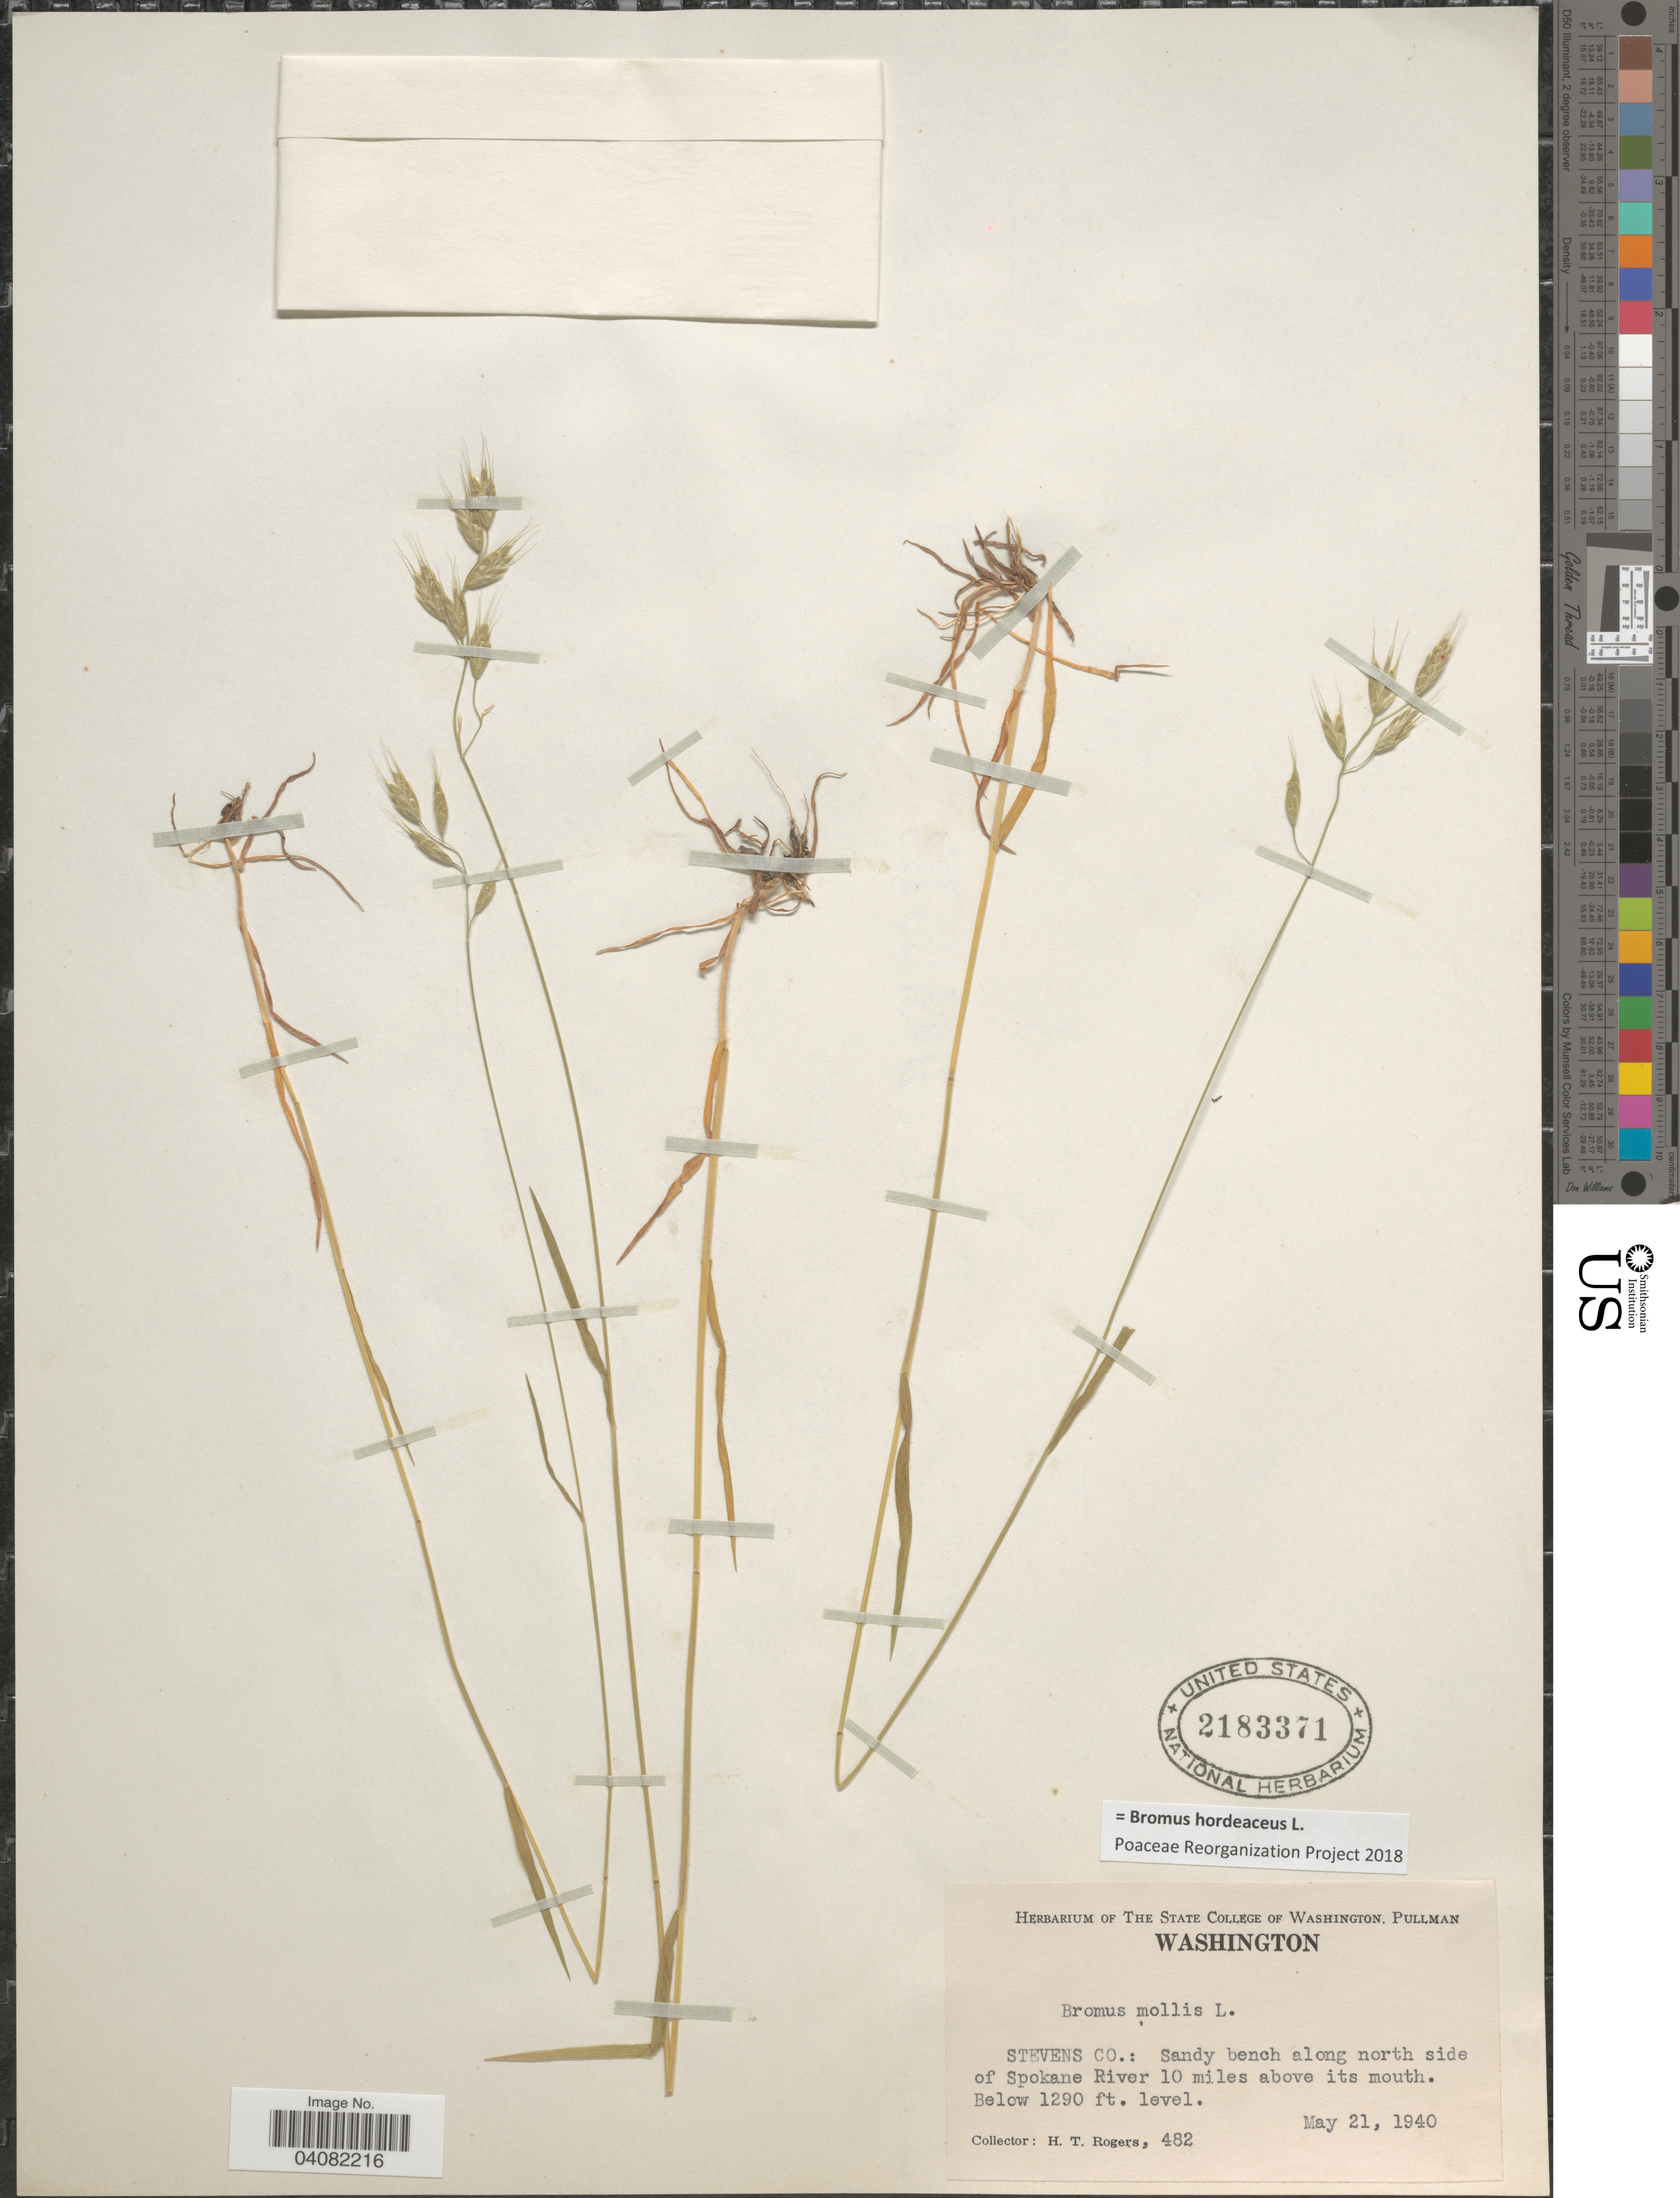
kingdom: Plantae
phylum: Tracheophyta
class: Liliopsida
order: Poales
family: Poaceae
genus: Bromus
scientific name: Bromus hordeaceus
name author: L.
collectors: H. Rogers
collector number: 482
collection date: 1940-05-21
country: United States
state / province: Washington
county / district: Spokane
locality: Stevens Co.: Sandy bench along north side of Spokane River 10 miles above its mouth.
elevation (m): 393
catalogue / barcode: US 2183371